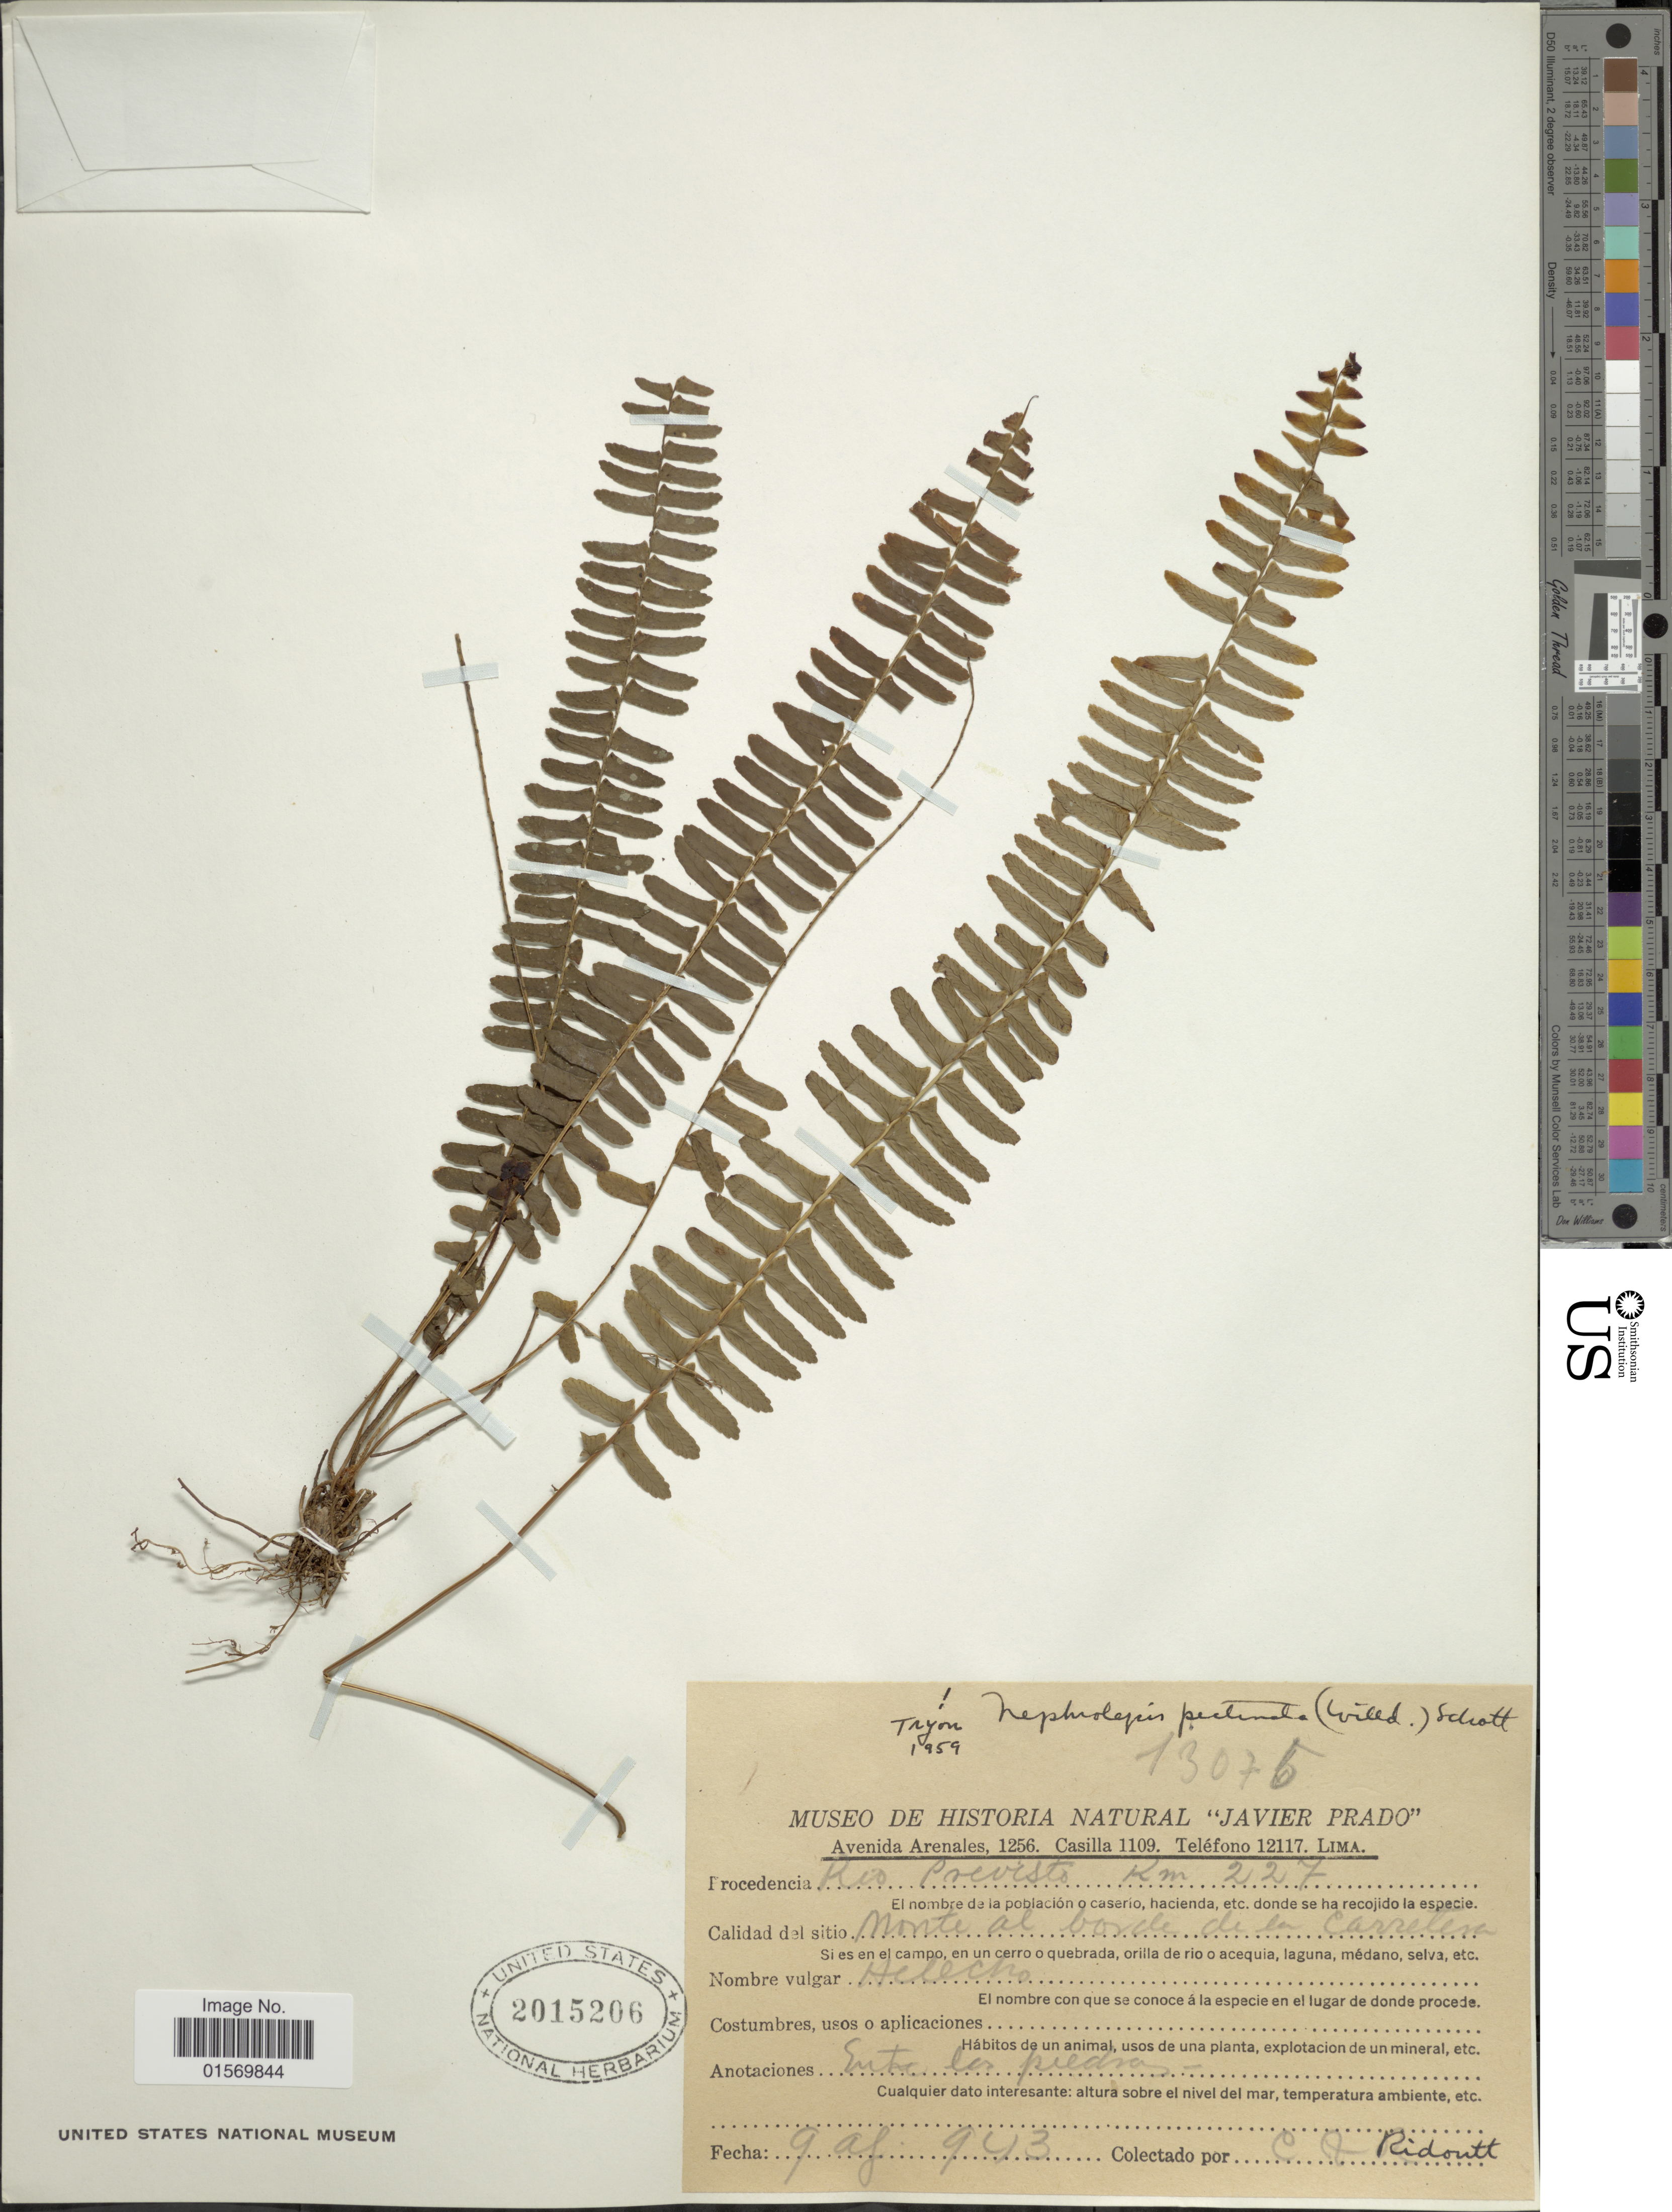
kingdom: Plantae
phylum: Tracheophyta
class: Polypodiopsida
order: Polypodiales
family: Nephrolepidaceae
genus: Nephrolepis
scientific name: Nephrolepis pectinata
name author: (Willd.) Schott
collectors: C. Ridoutt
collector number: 13075*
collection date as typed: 9 af 943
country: Peru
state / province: Ucayali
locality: Río Previsto (Km. 227), monte al borde de la carretera, entre las piedras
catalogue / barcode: US 2015206